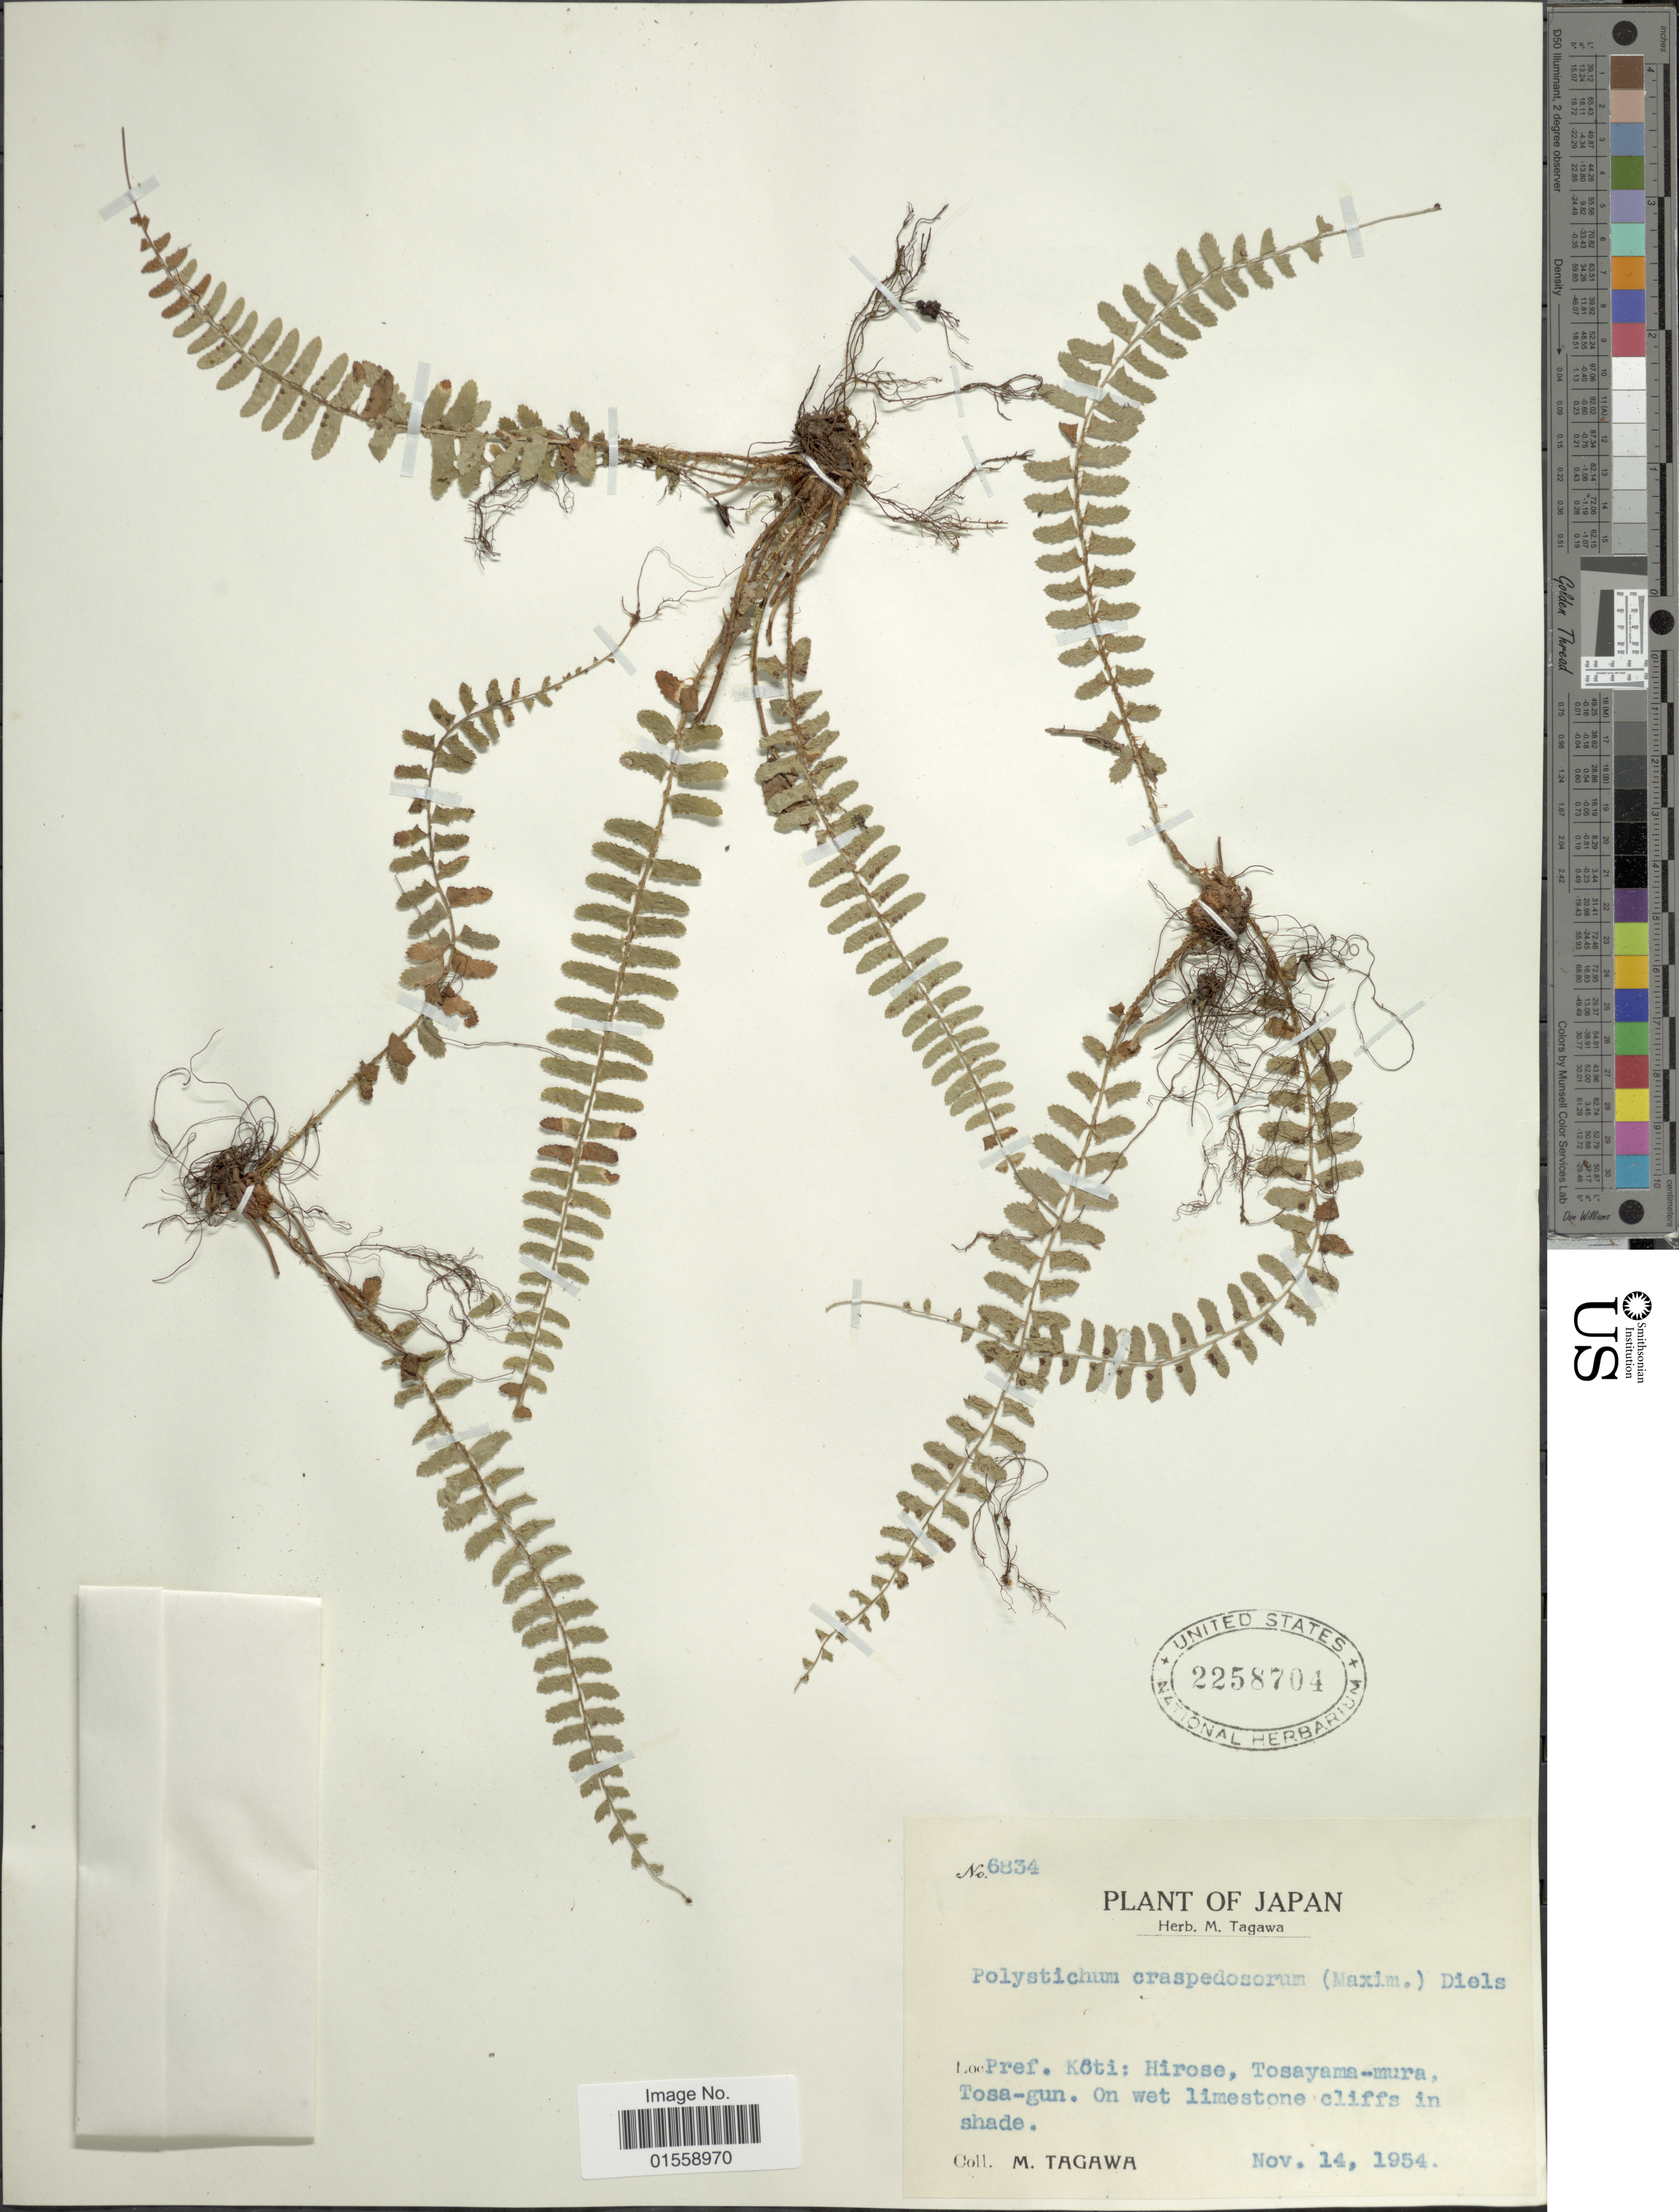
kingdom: Plantae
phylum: Tracheophyta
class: Polypodiopsida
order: Polypodiales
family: Dryopteridaceae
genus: Polystichum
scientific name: Polystichum craspedosorum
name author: (Maxim.) Diels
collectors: M. Tagawa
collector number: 6834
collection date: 1954-11-14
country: Japan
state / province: Koti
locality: Hiroso, Tosayama-mura, Tosa-gun.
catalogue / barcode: US 2258704